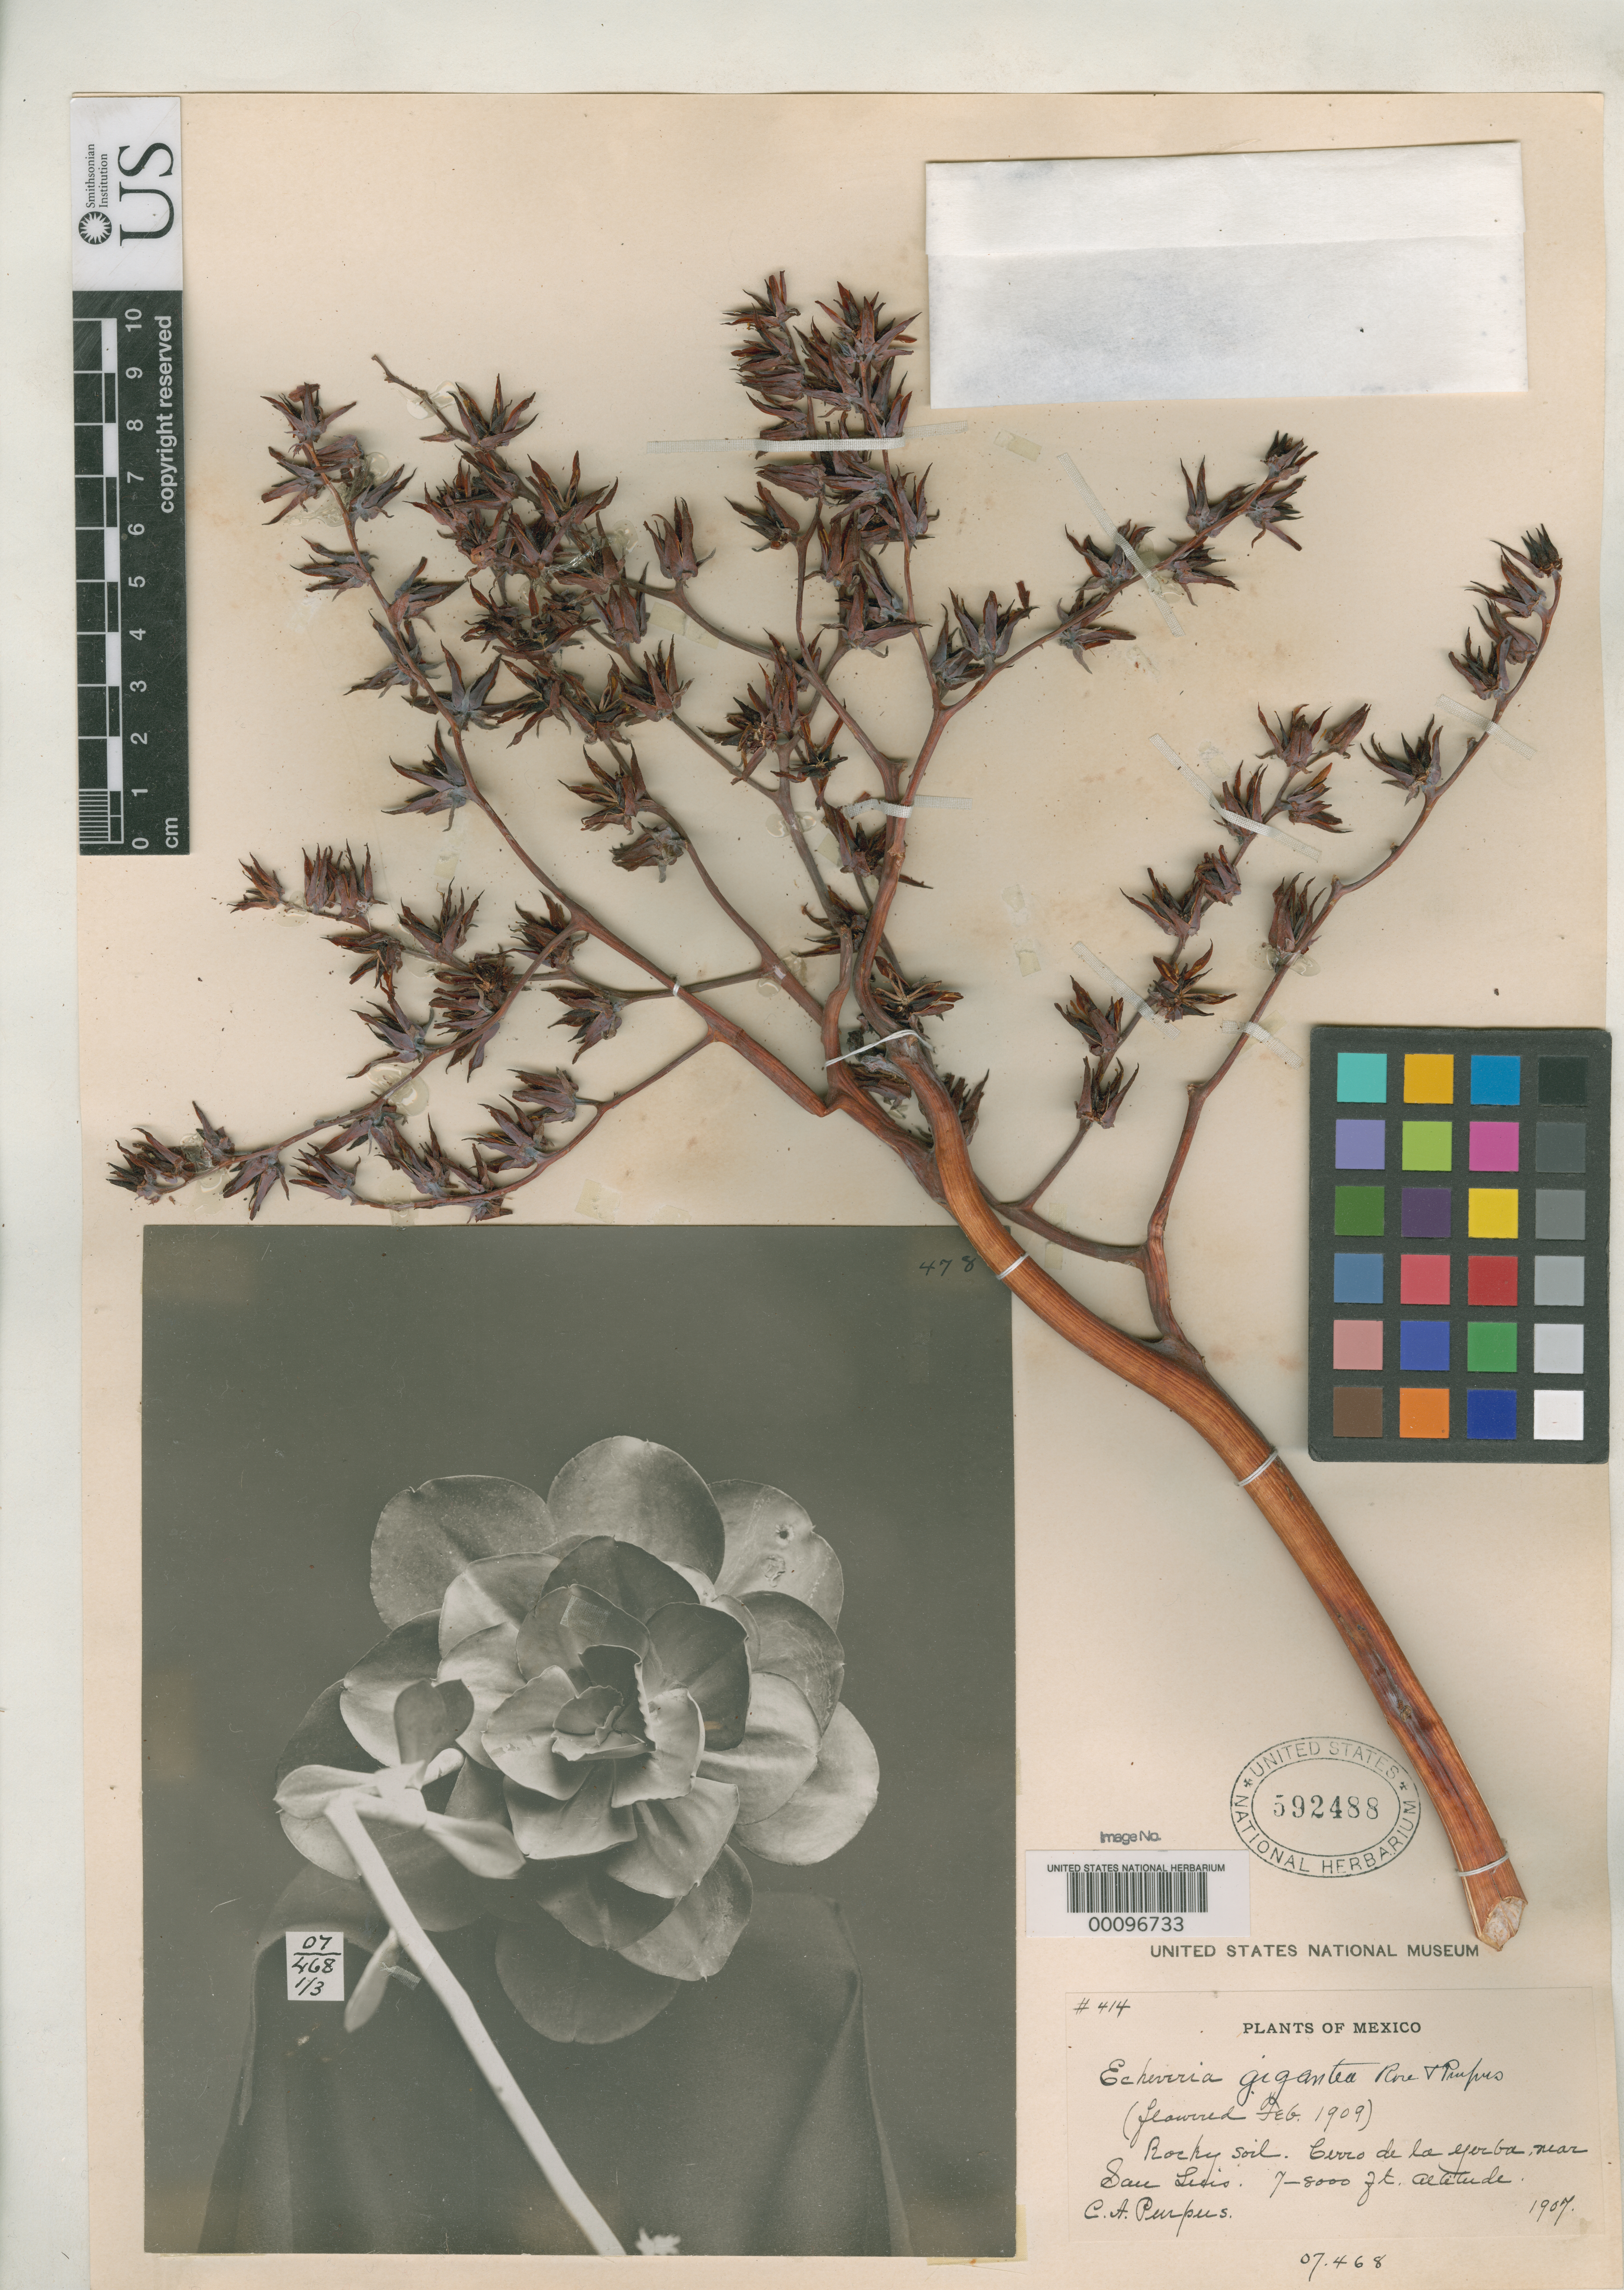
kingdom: Plantae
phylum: Tracheophyta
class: Magnoliopsida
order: Saxifragales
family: Crassulaceae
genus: Echeveria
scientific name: Echeveria gigantea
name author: Rose & Purpus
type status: Holotype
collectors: C. A. Purpus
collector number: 414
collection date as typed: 1907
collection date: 1907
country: Mexico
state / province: Puebla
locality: Cerro de La Yerba, near San Luis Tultitlanapa.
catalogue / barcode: US 592488